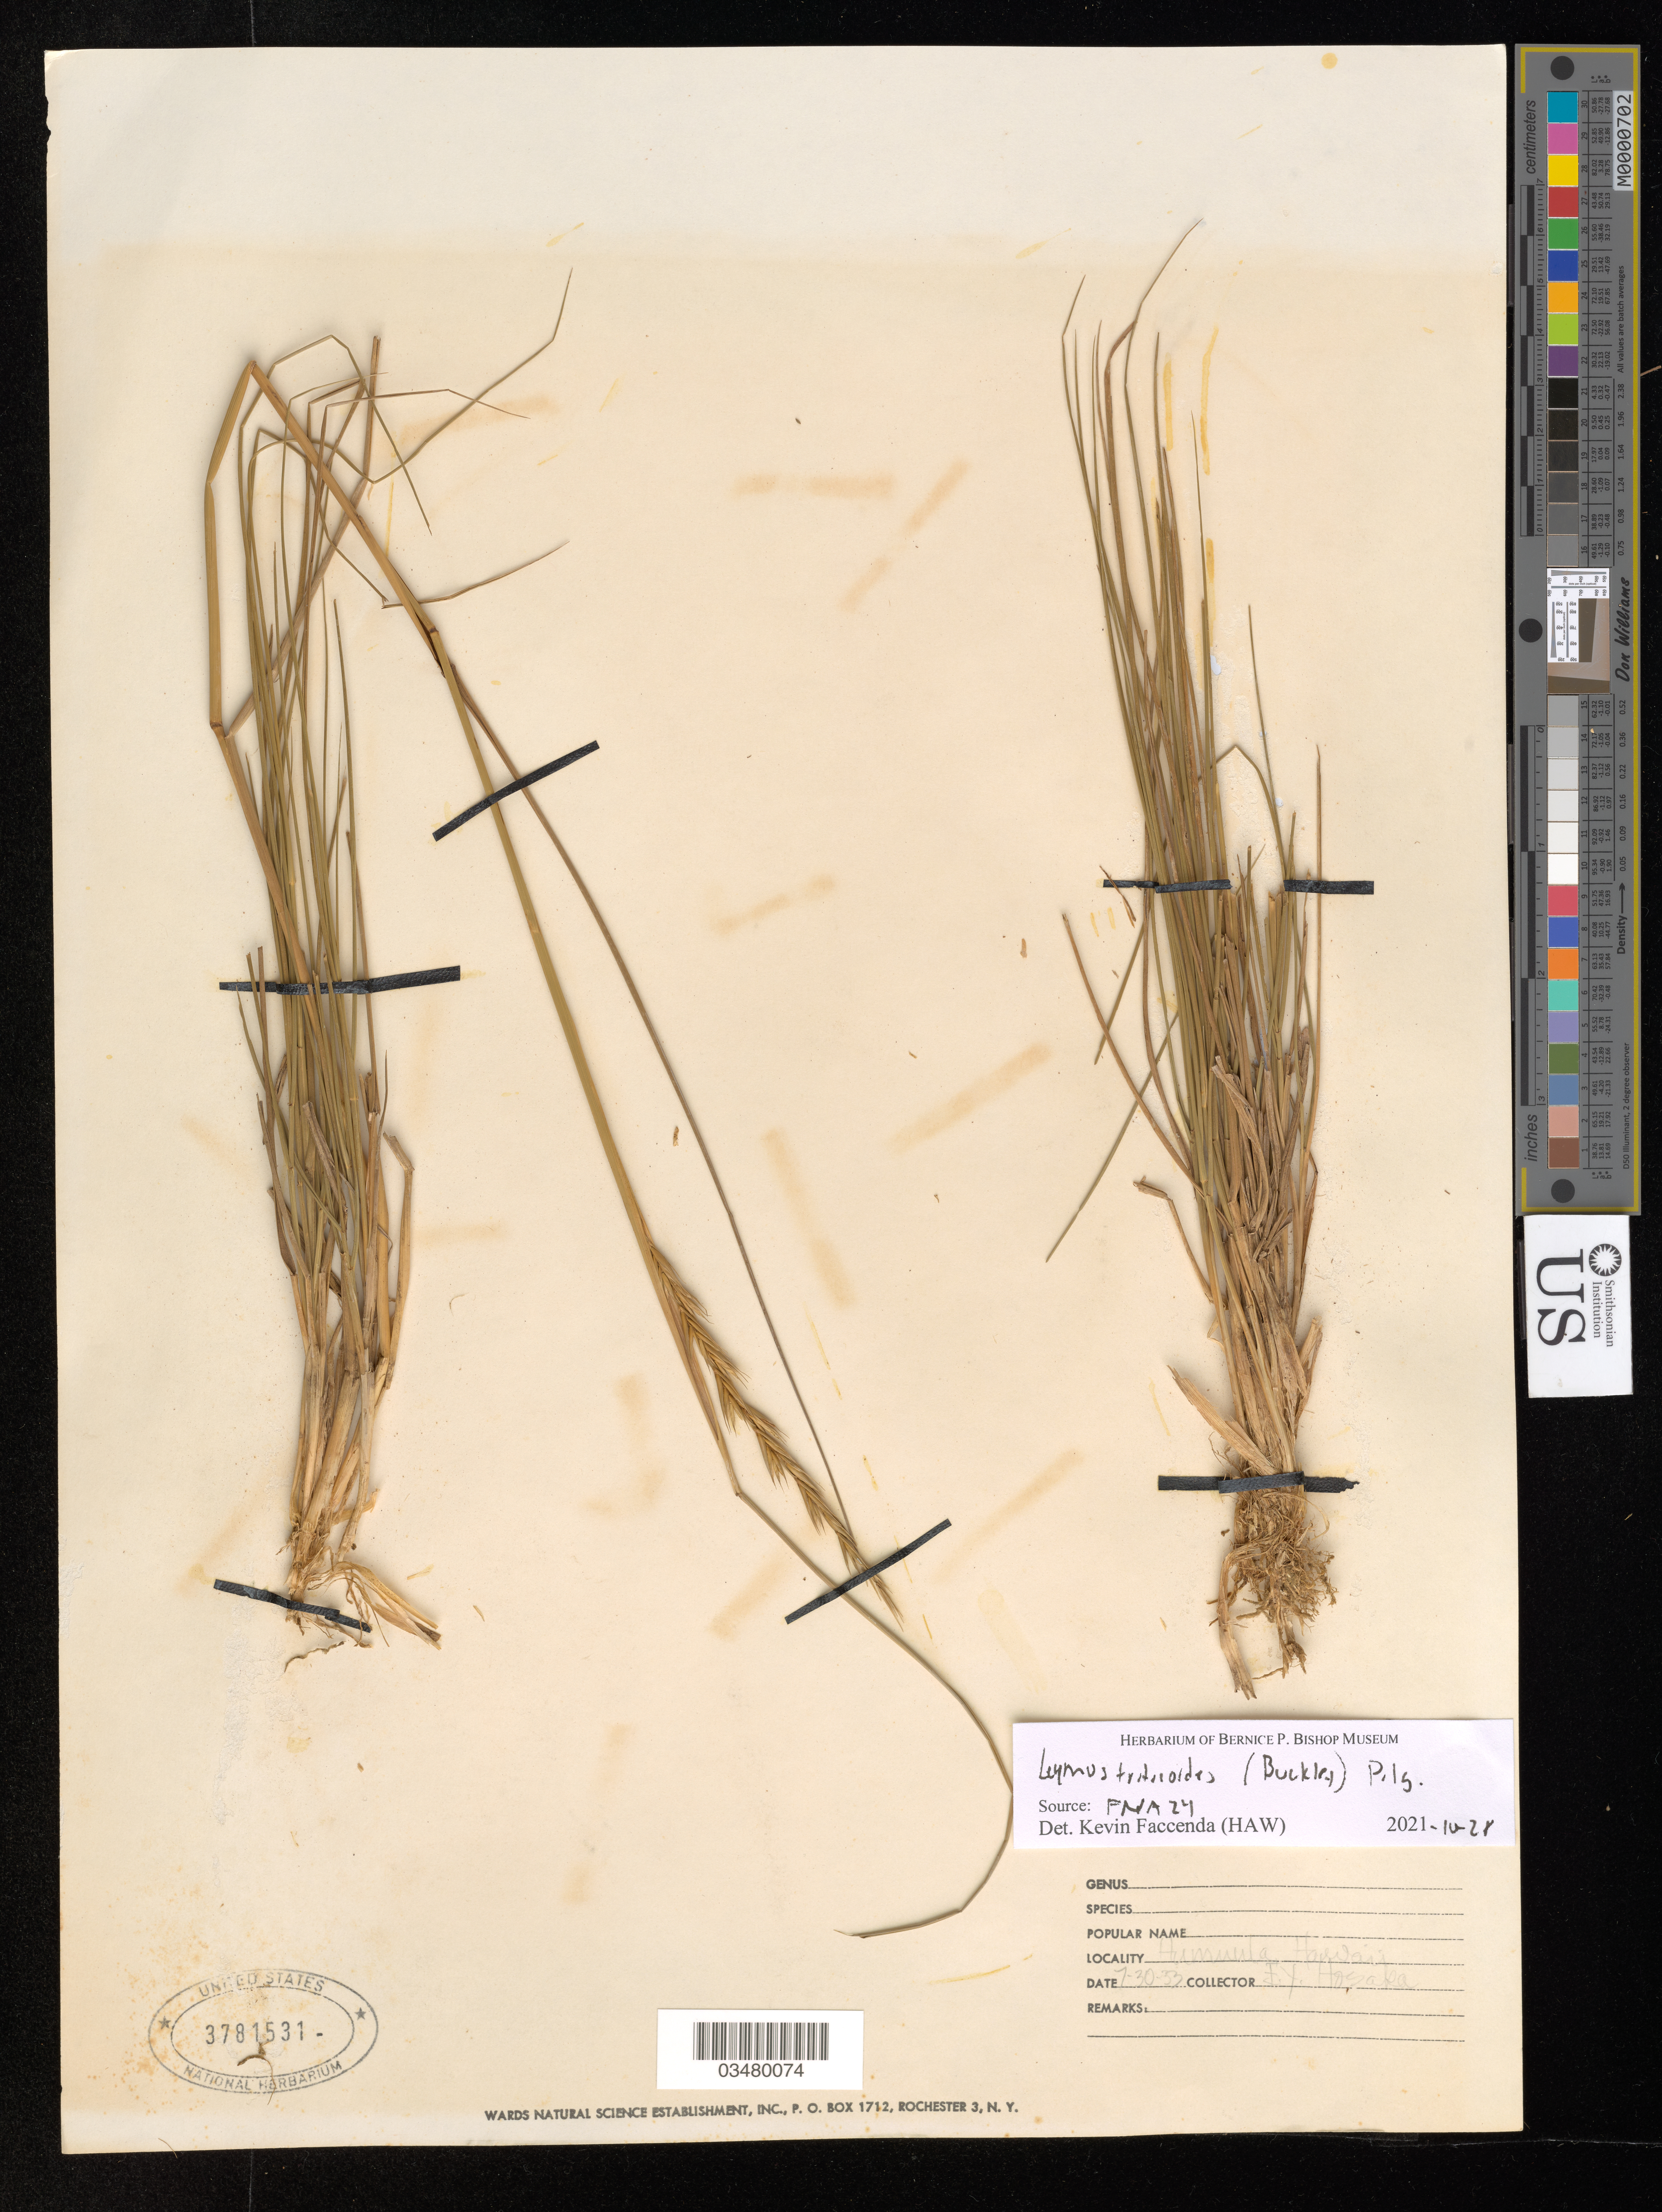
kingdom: Plantae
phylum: Tracheophyta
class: Liliopsida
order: Poales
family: Poaceae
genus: Leymus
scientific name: Leymus triticoides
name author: (Buckley) Pilg.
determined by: Faccenda, K.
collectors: E. Y. Hosaka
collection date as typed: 7-30-33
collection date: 1933-07-30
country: United States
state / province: Hawaii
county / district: Hawaii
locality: Humuula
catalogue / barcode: US 3781531